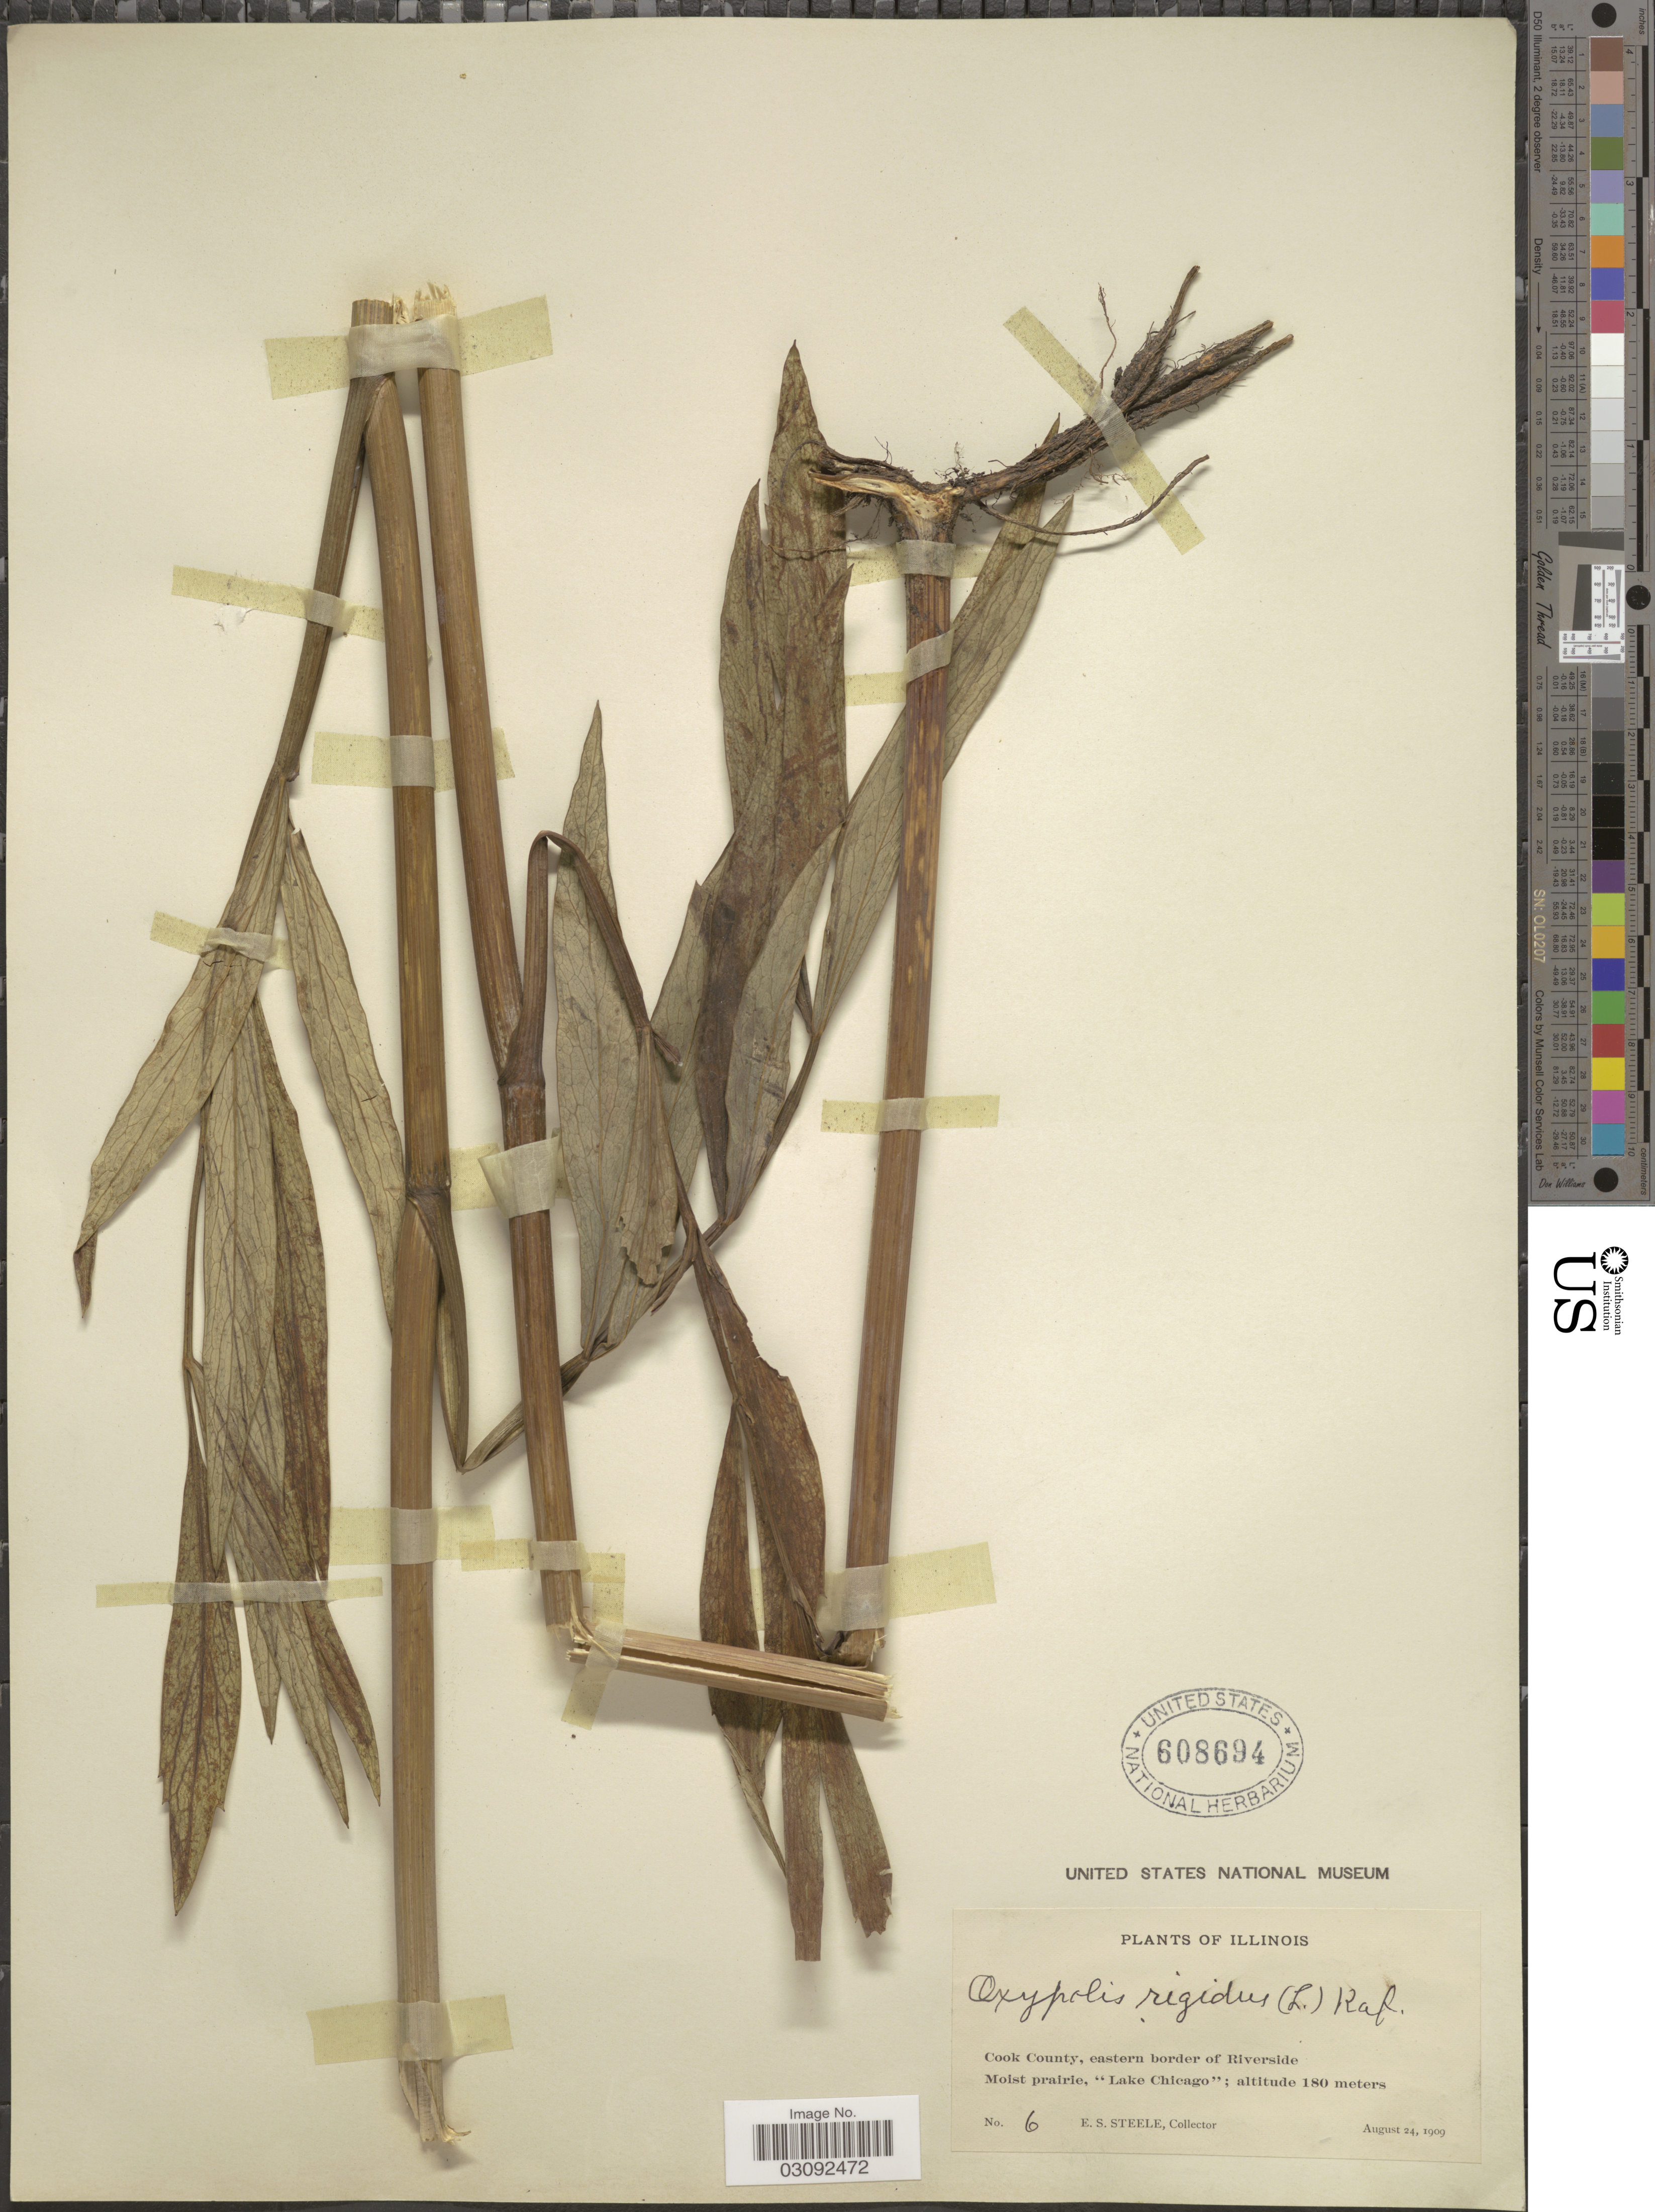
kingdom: Plantae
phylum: Tracheophyta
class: Magnoliopsida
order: Apiales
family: Apiaceae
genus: Oxypolis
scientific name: Oxypolis rigidior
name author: (L.) Raf.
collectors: E. Steele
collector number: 6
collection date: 1909-08-24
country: United States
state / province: Illinois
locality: Cook County, eastern border of Riverside. Moist prairie, "Lake Chicago".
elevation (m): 180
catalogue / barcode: US 608694